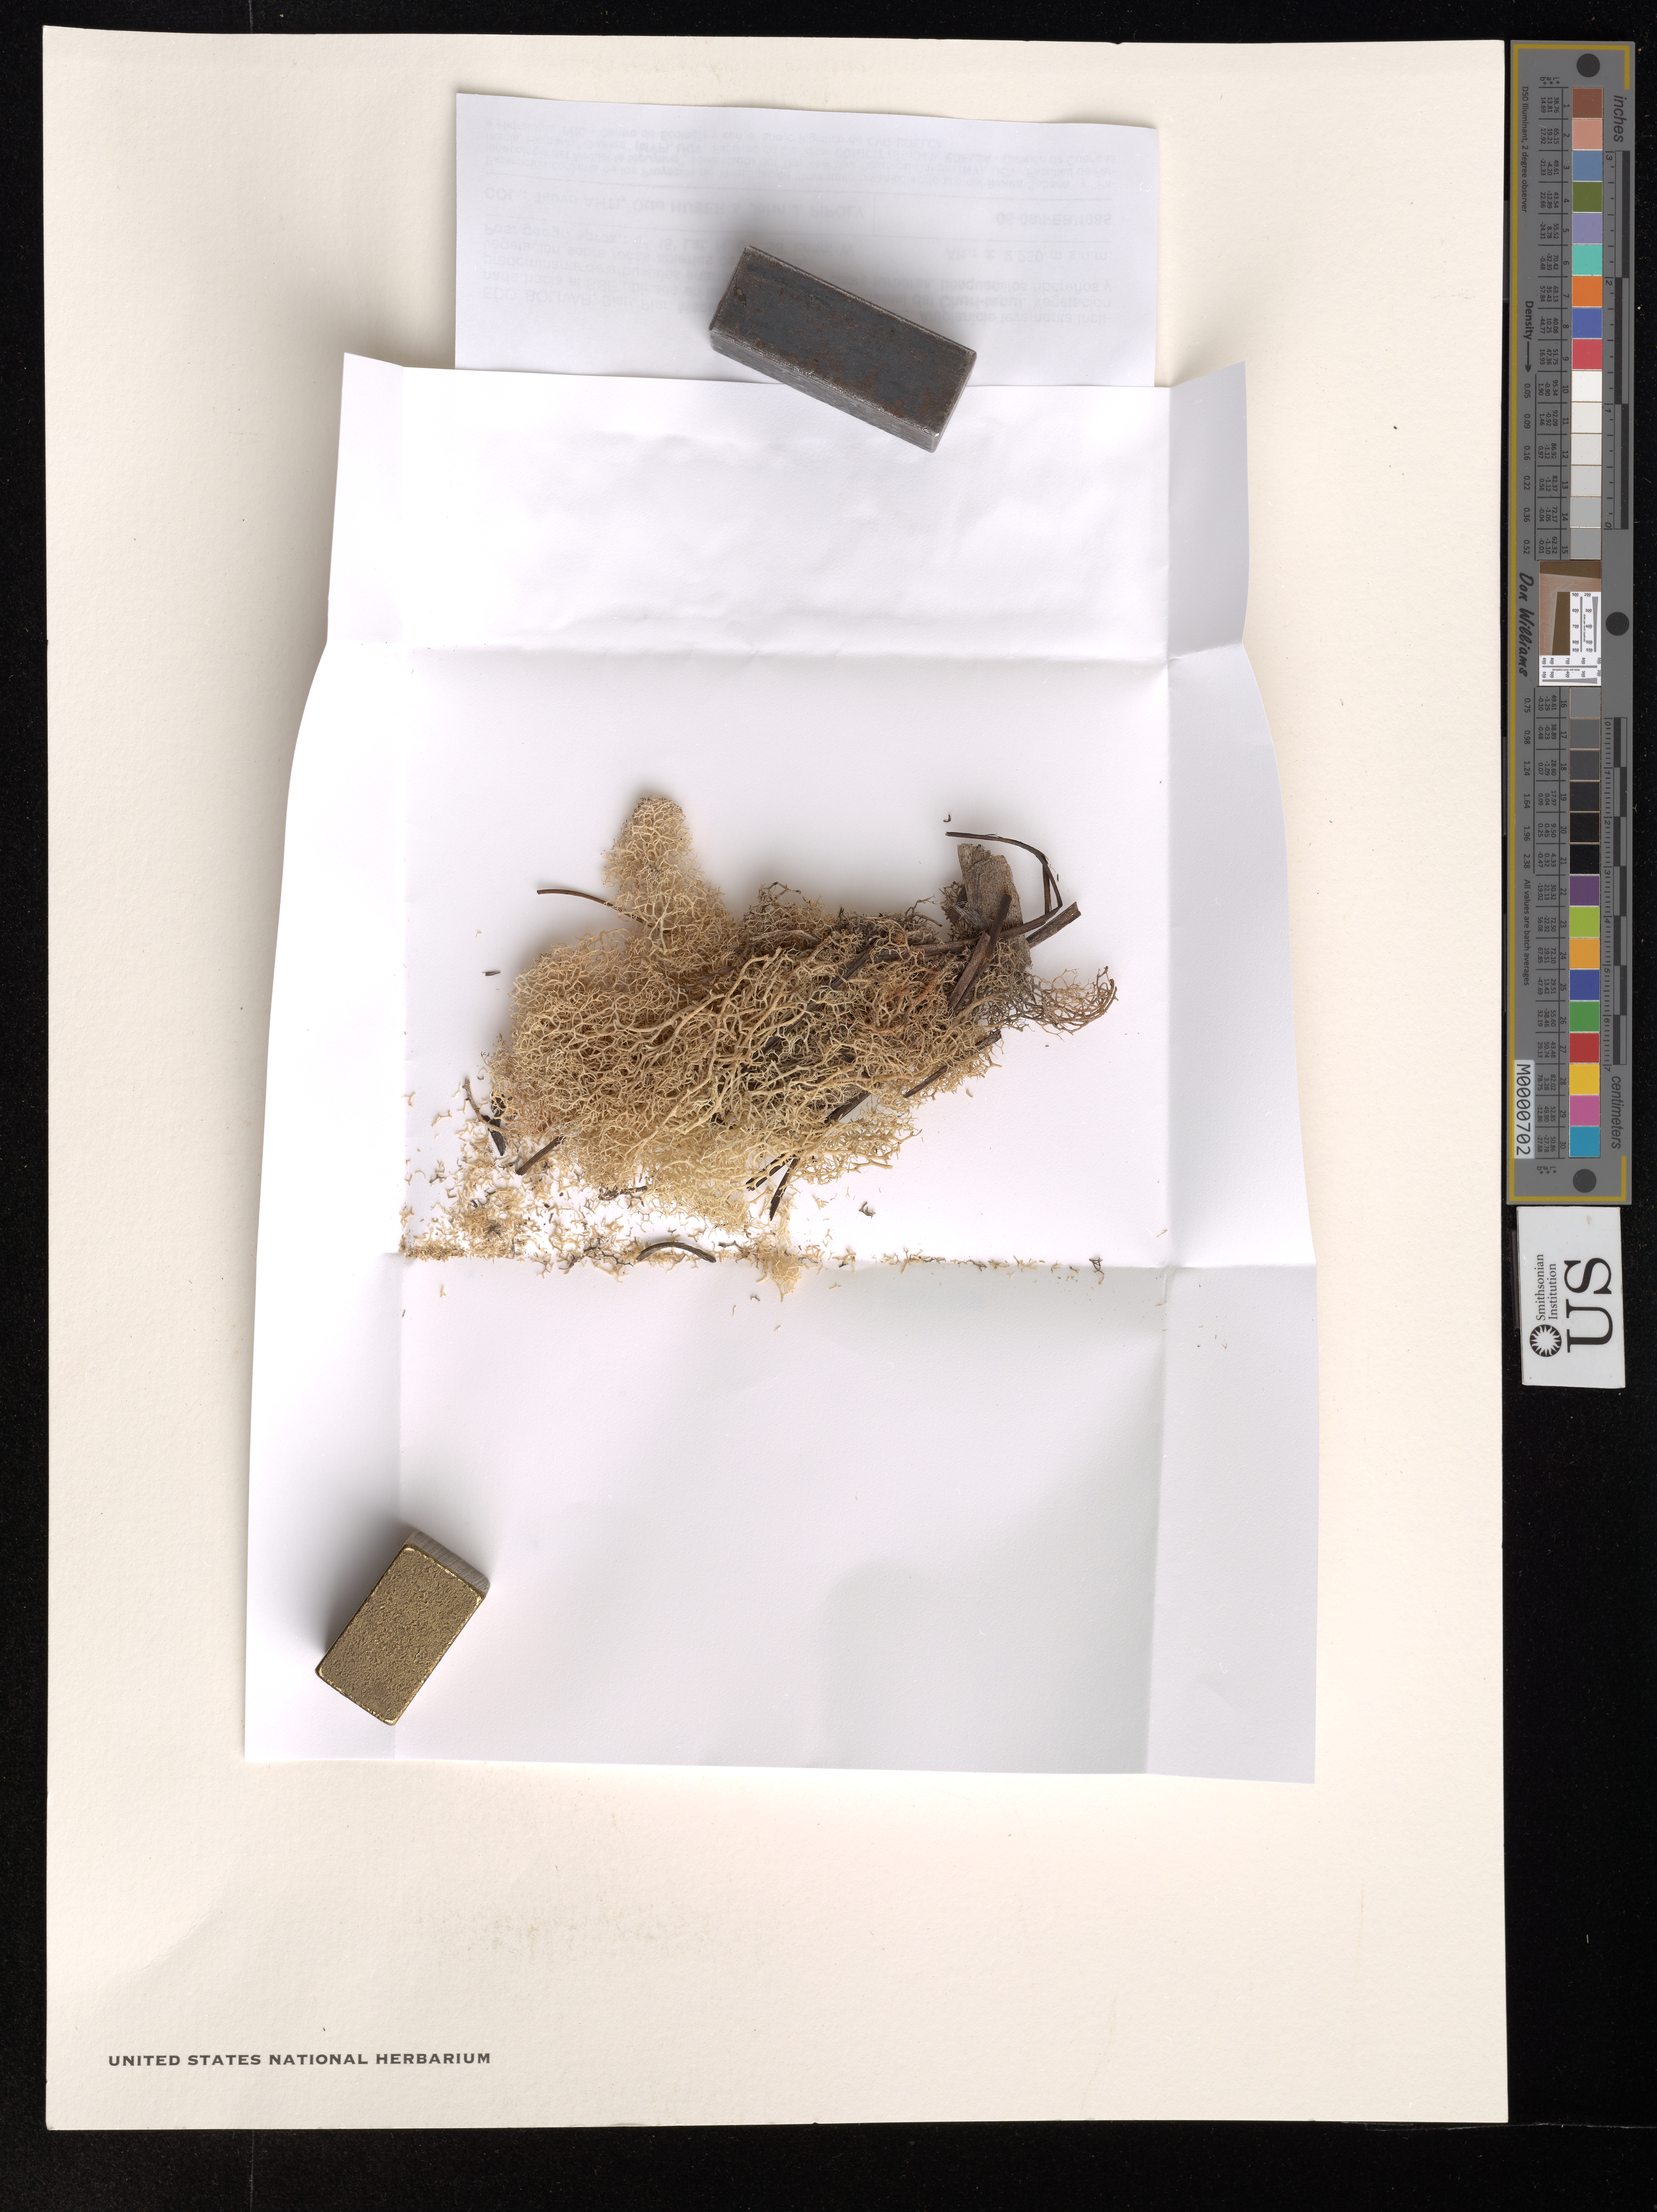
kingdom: Fungi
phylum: Ascomycota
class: Lecanoromycetes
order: Lecanorales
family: Cladoniaceae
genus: Cladonia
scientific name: Cladonia dendroides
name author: (Abbayes) Ahti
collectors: T. T. Ahti, O. Huber & J. J. Pipoly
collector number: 44989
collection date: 1985-02-06/1985-02-08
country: Venezuela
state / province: Bolivar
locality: Distr. Piar: Macizo del Chimantá, sector SE. Altiplanicie levemente inclinada hacia el SSE ubicada en la sección centro-suroriental del Churí-tepui.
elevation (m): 2250